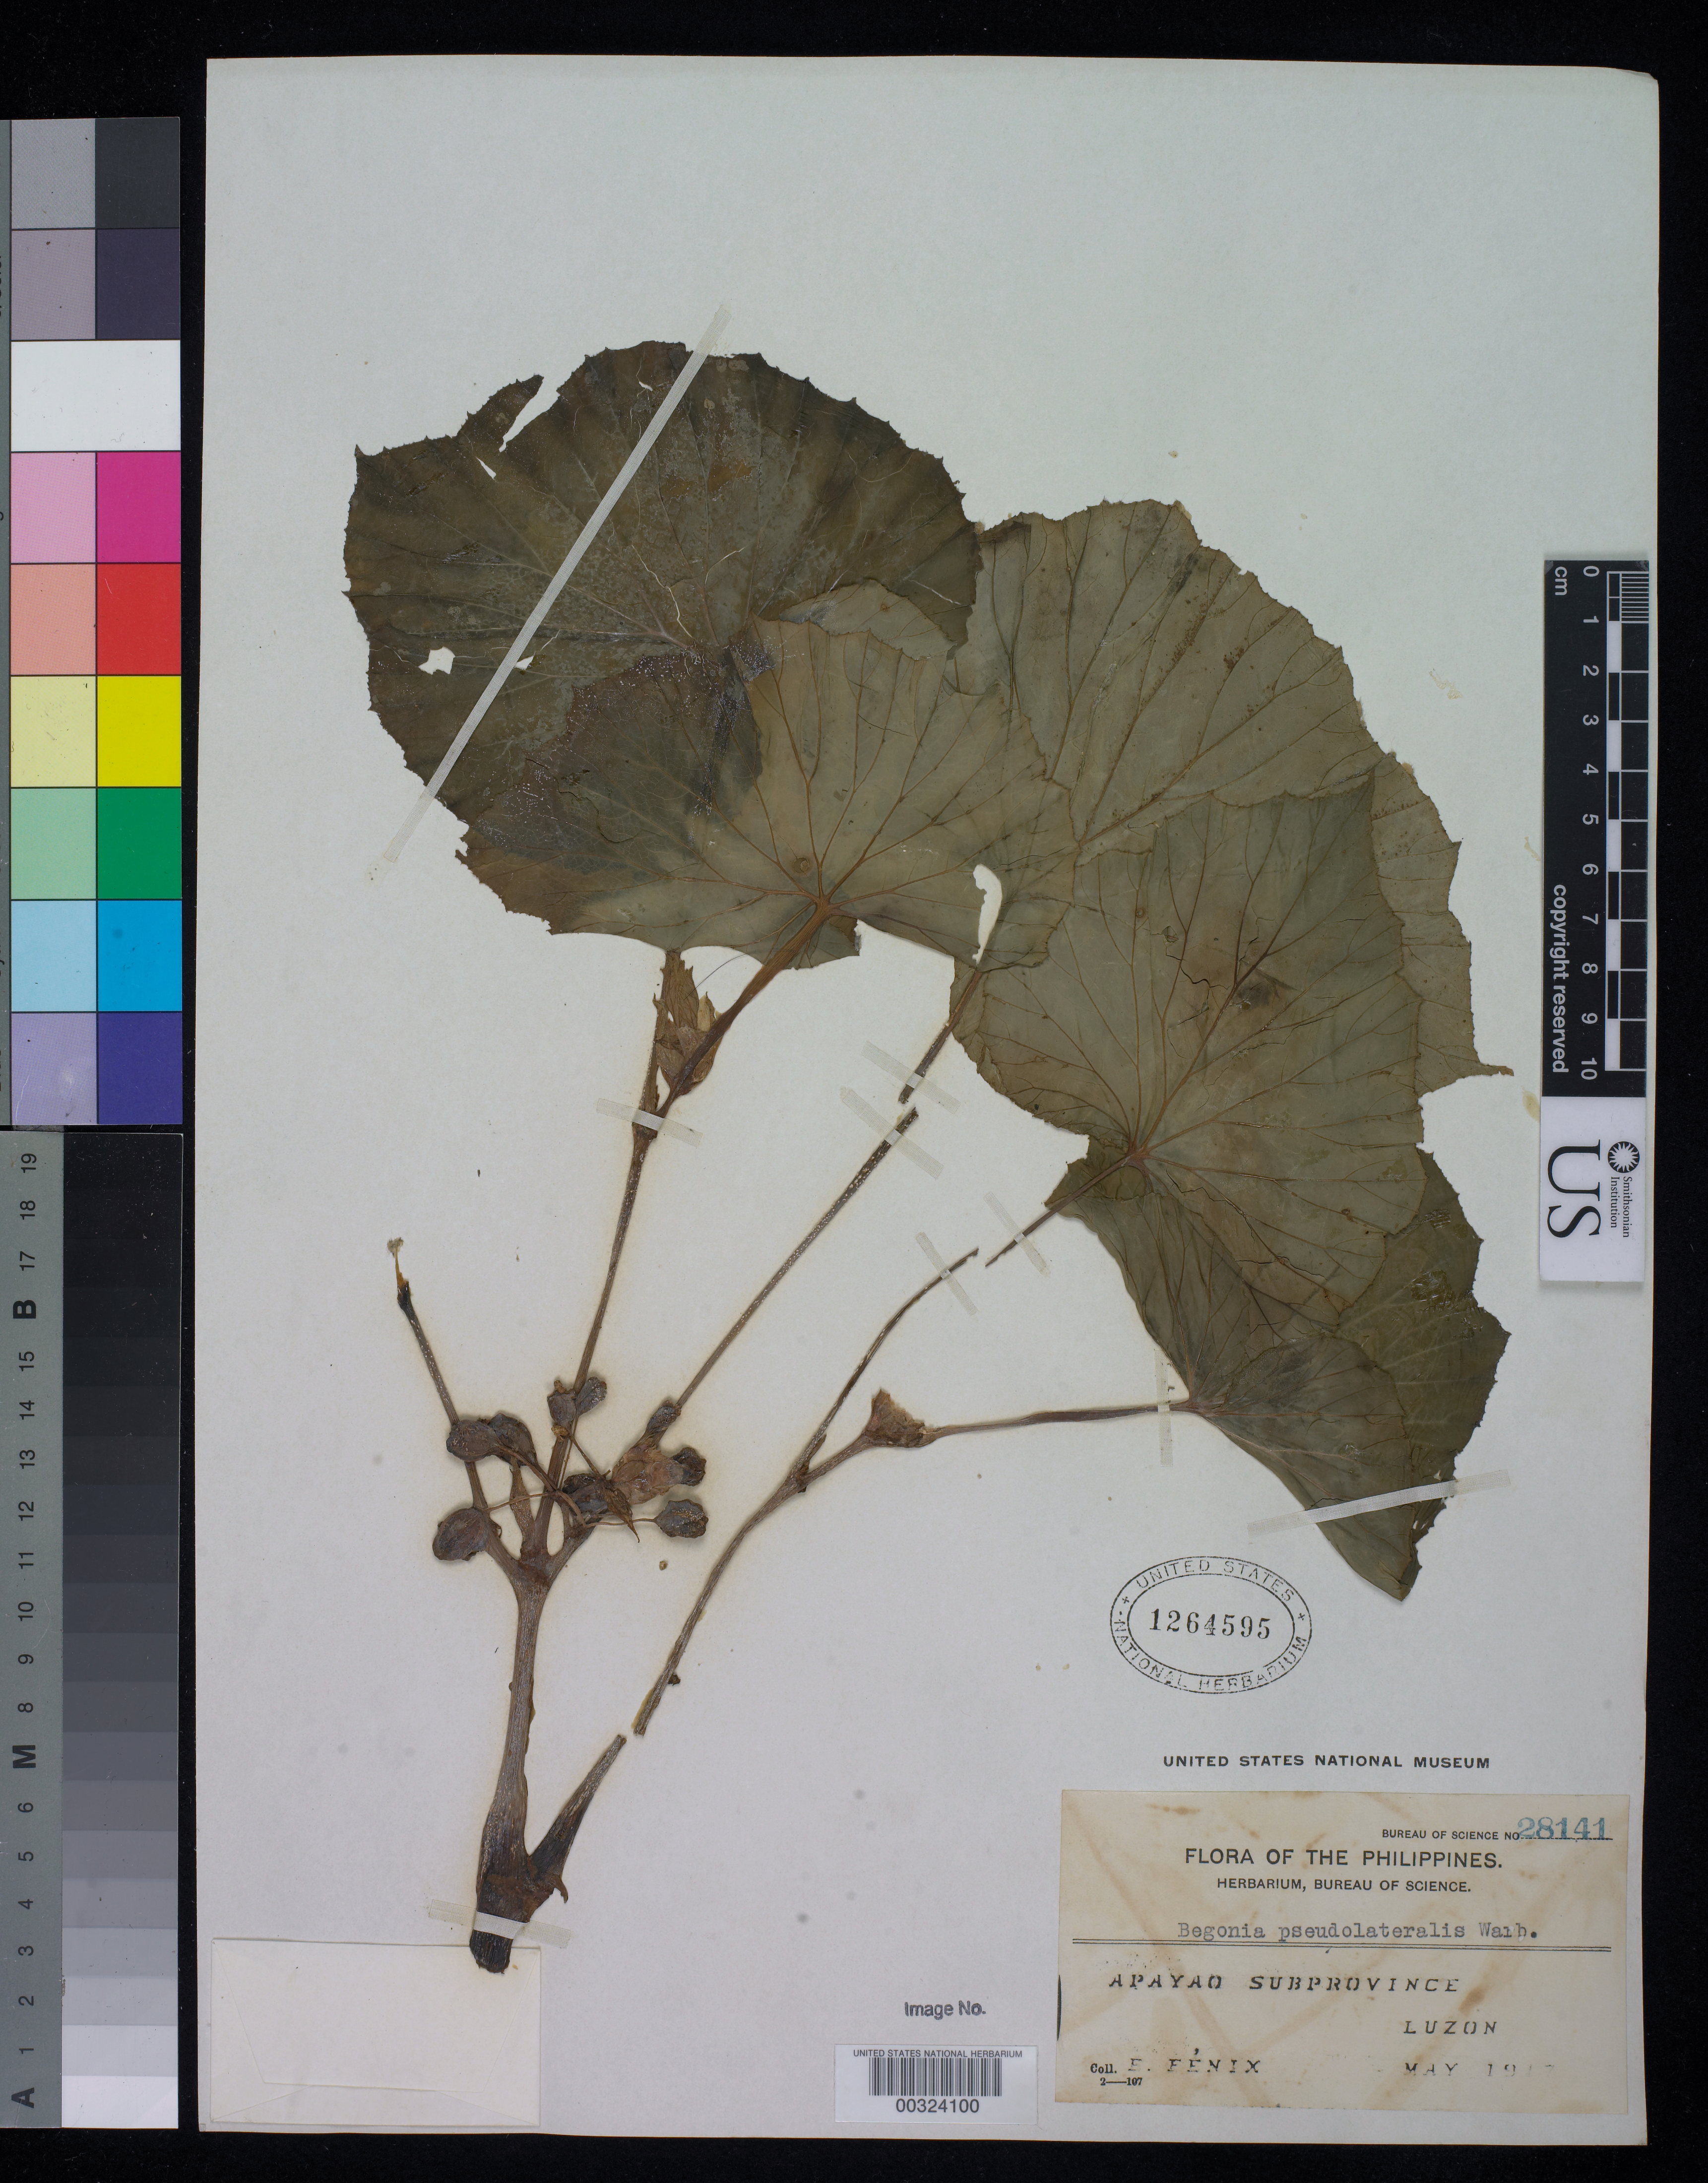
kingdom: Plantae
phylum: Tracheophyta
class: Magnoliopsida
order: Cucurbitales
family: Begoniaceae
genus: Begonia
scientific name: Begonia pseudolateralis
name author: Warb.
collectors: E. Fenix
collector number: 28141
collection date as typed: May 1917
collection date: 1917-05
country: Philippines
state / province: Cordillera (Administrative Region)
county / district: Apayao / Kalinga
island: Luzon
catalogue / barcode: US 1264595